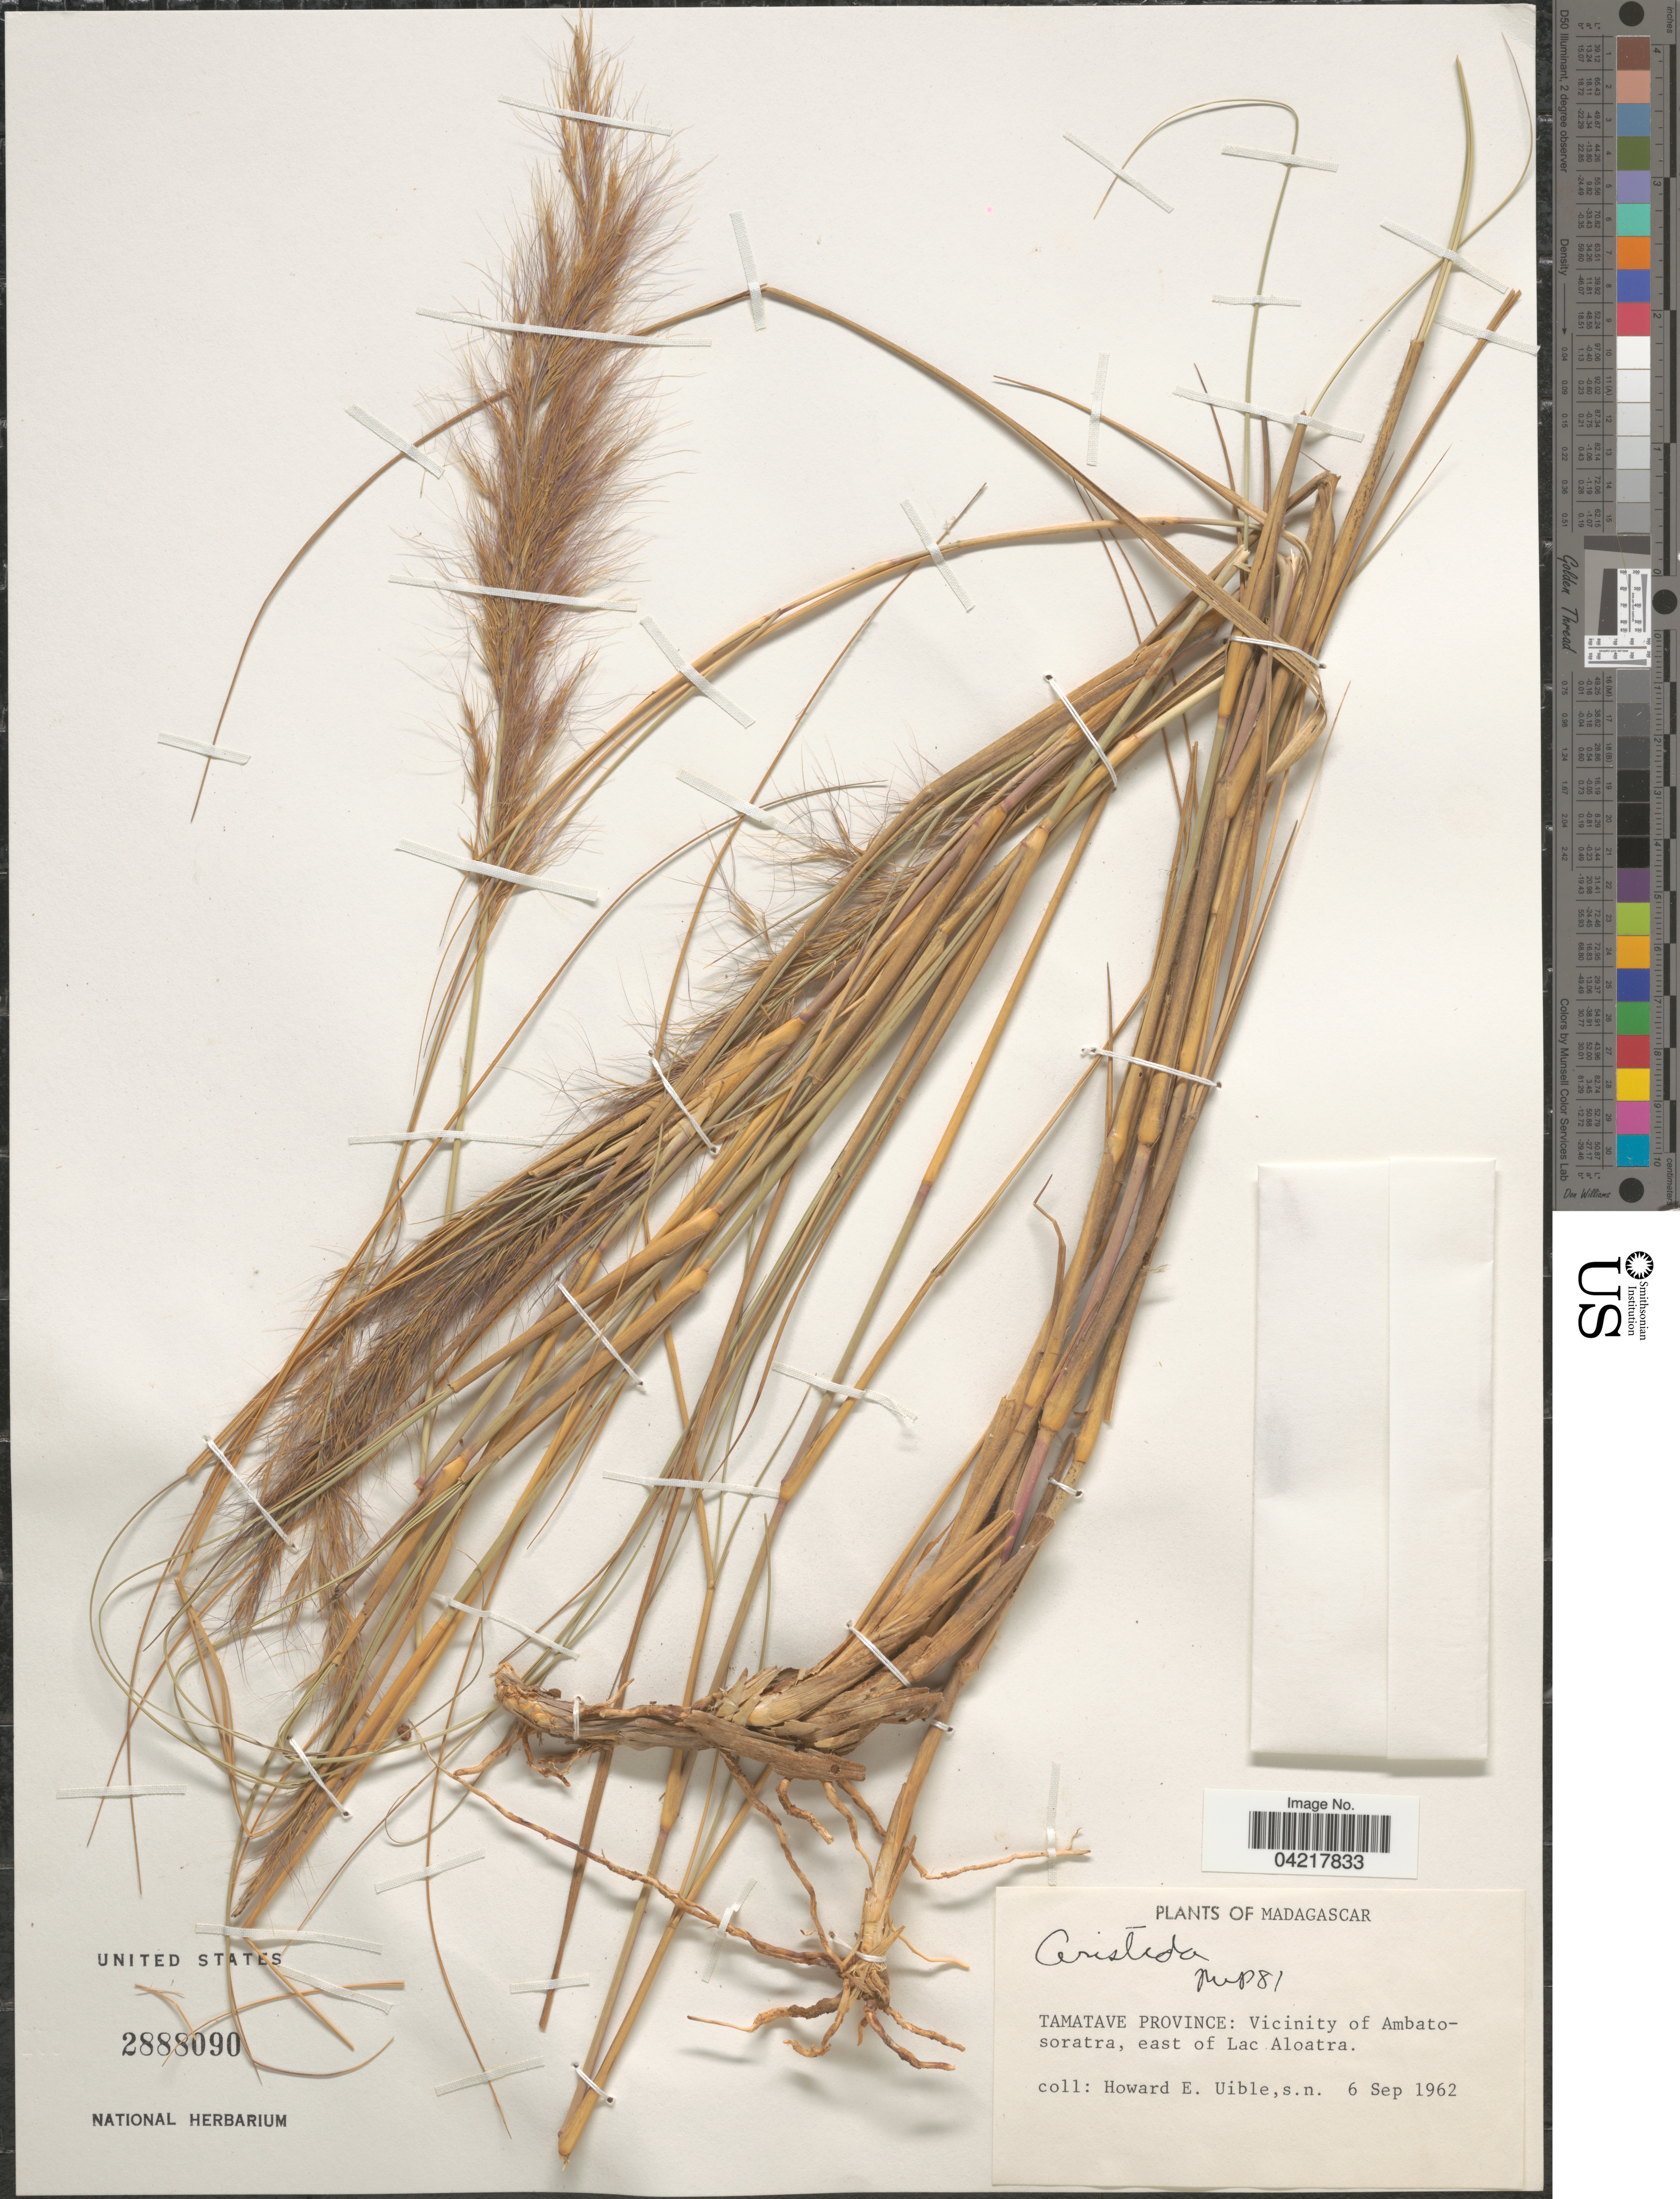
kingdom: Plantae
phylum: Tracheophyta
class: Liliopsida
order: Poales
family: Poaceae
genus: Aristida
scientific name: Aristida sp.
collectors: H. Uible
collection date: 1962-09-06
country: Madagascar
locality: Tamatave Province: Vicinity of Ambatosoratra, east of Lac Aloatra.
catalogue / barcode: US 2888090